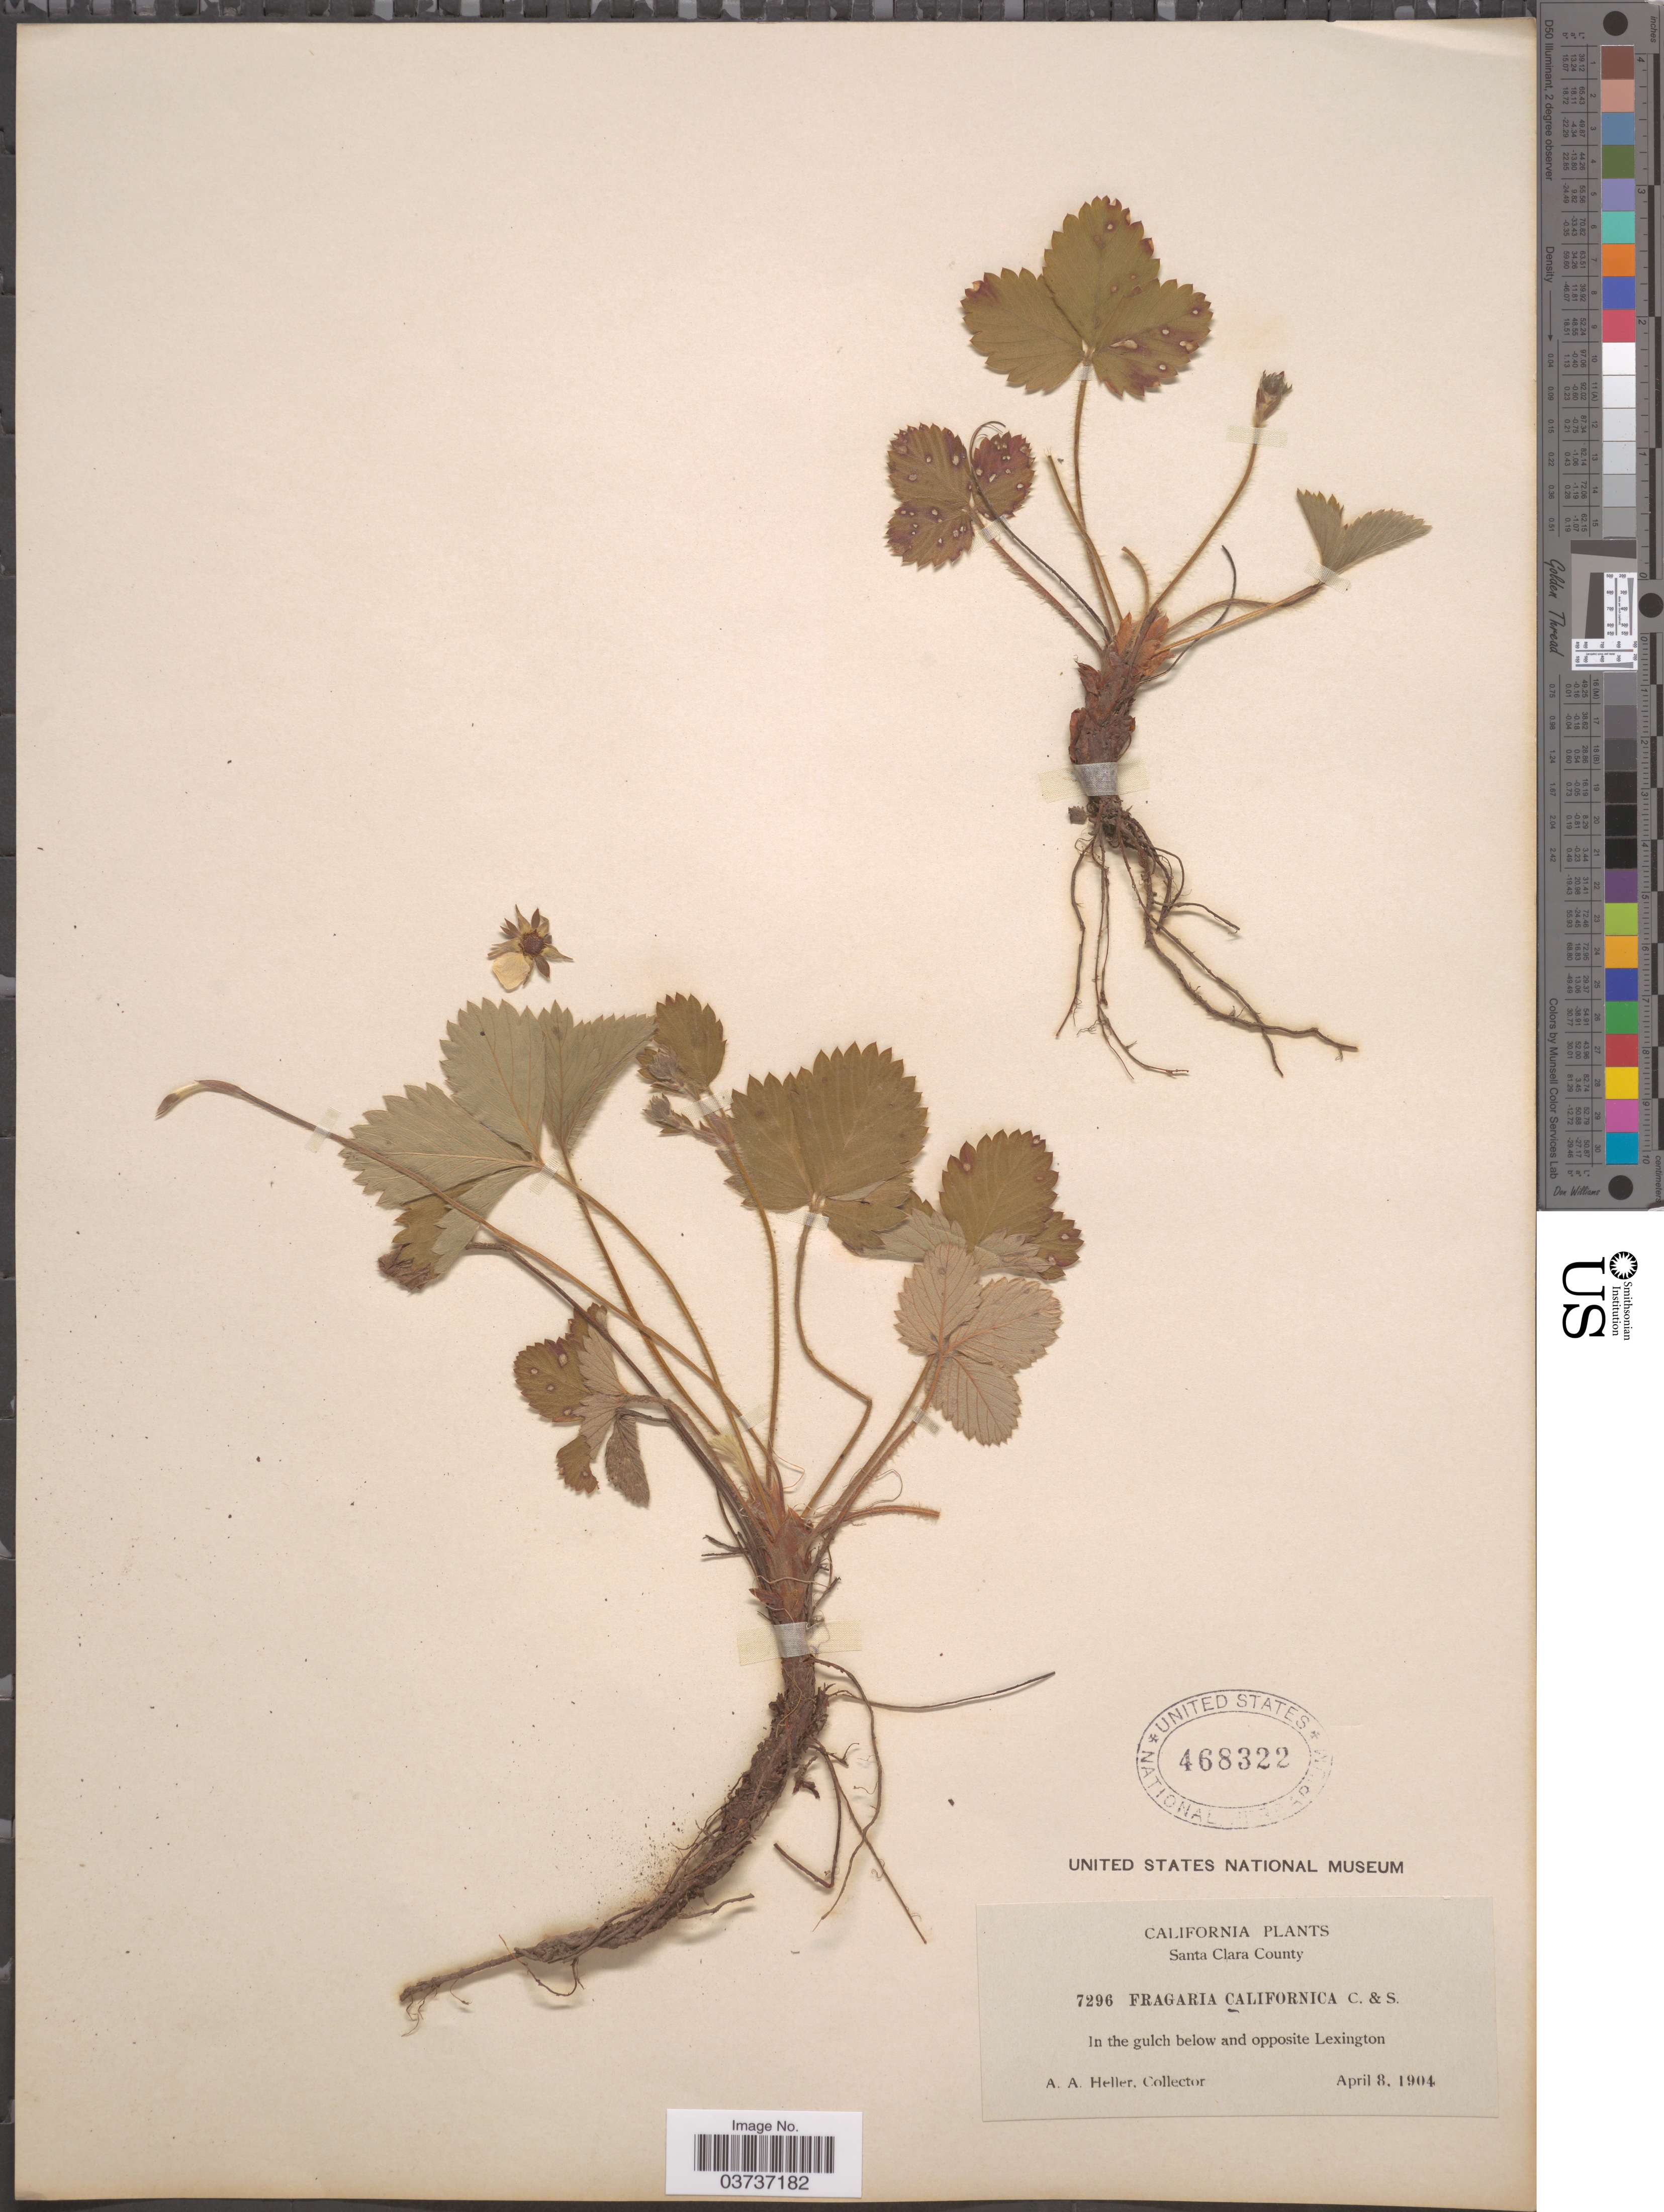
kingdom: Plantae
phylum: Tracheophyta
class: Magnoliopsida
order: Rosales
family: Rosaceae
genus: Fragaria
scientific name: Fragaria californica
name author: Cham. & Schltdl.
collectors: A. A. Heller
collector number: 7296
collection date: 1904-04-08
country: United States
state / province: California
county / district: Santa Clara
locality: Santa Clara County. In the gulch below and opposite Lexington.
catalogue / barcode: US 468322